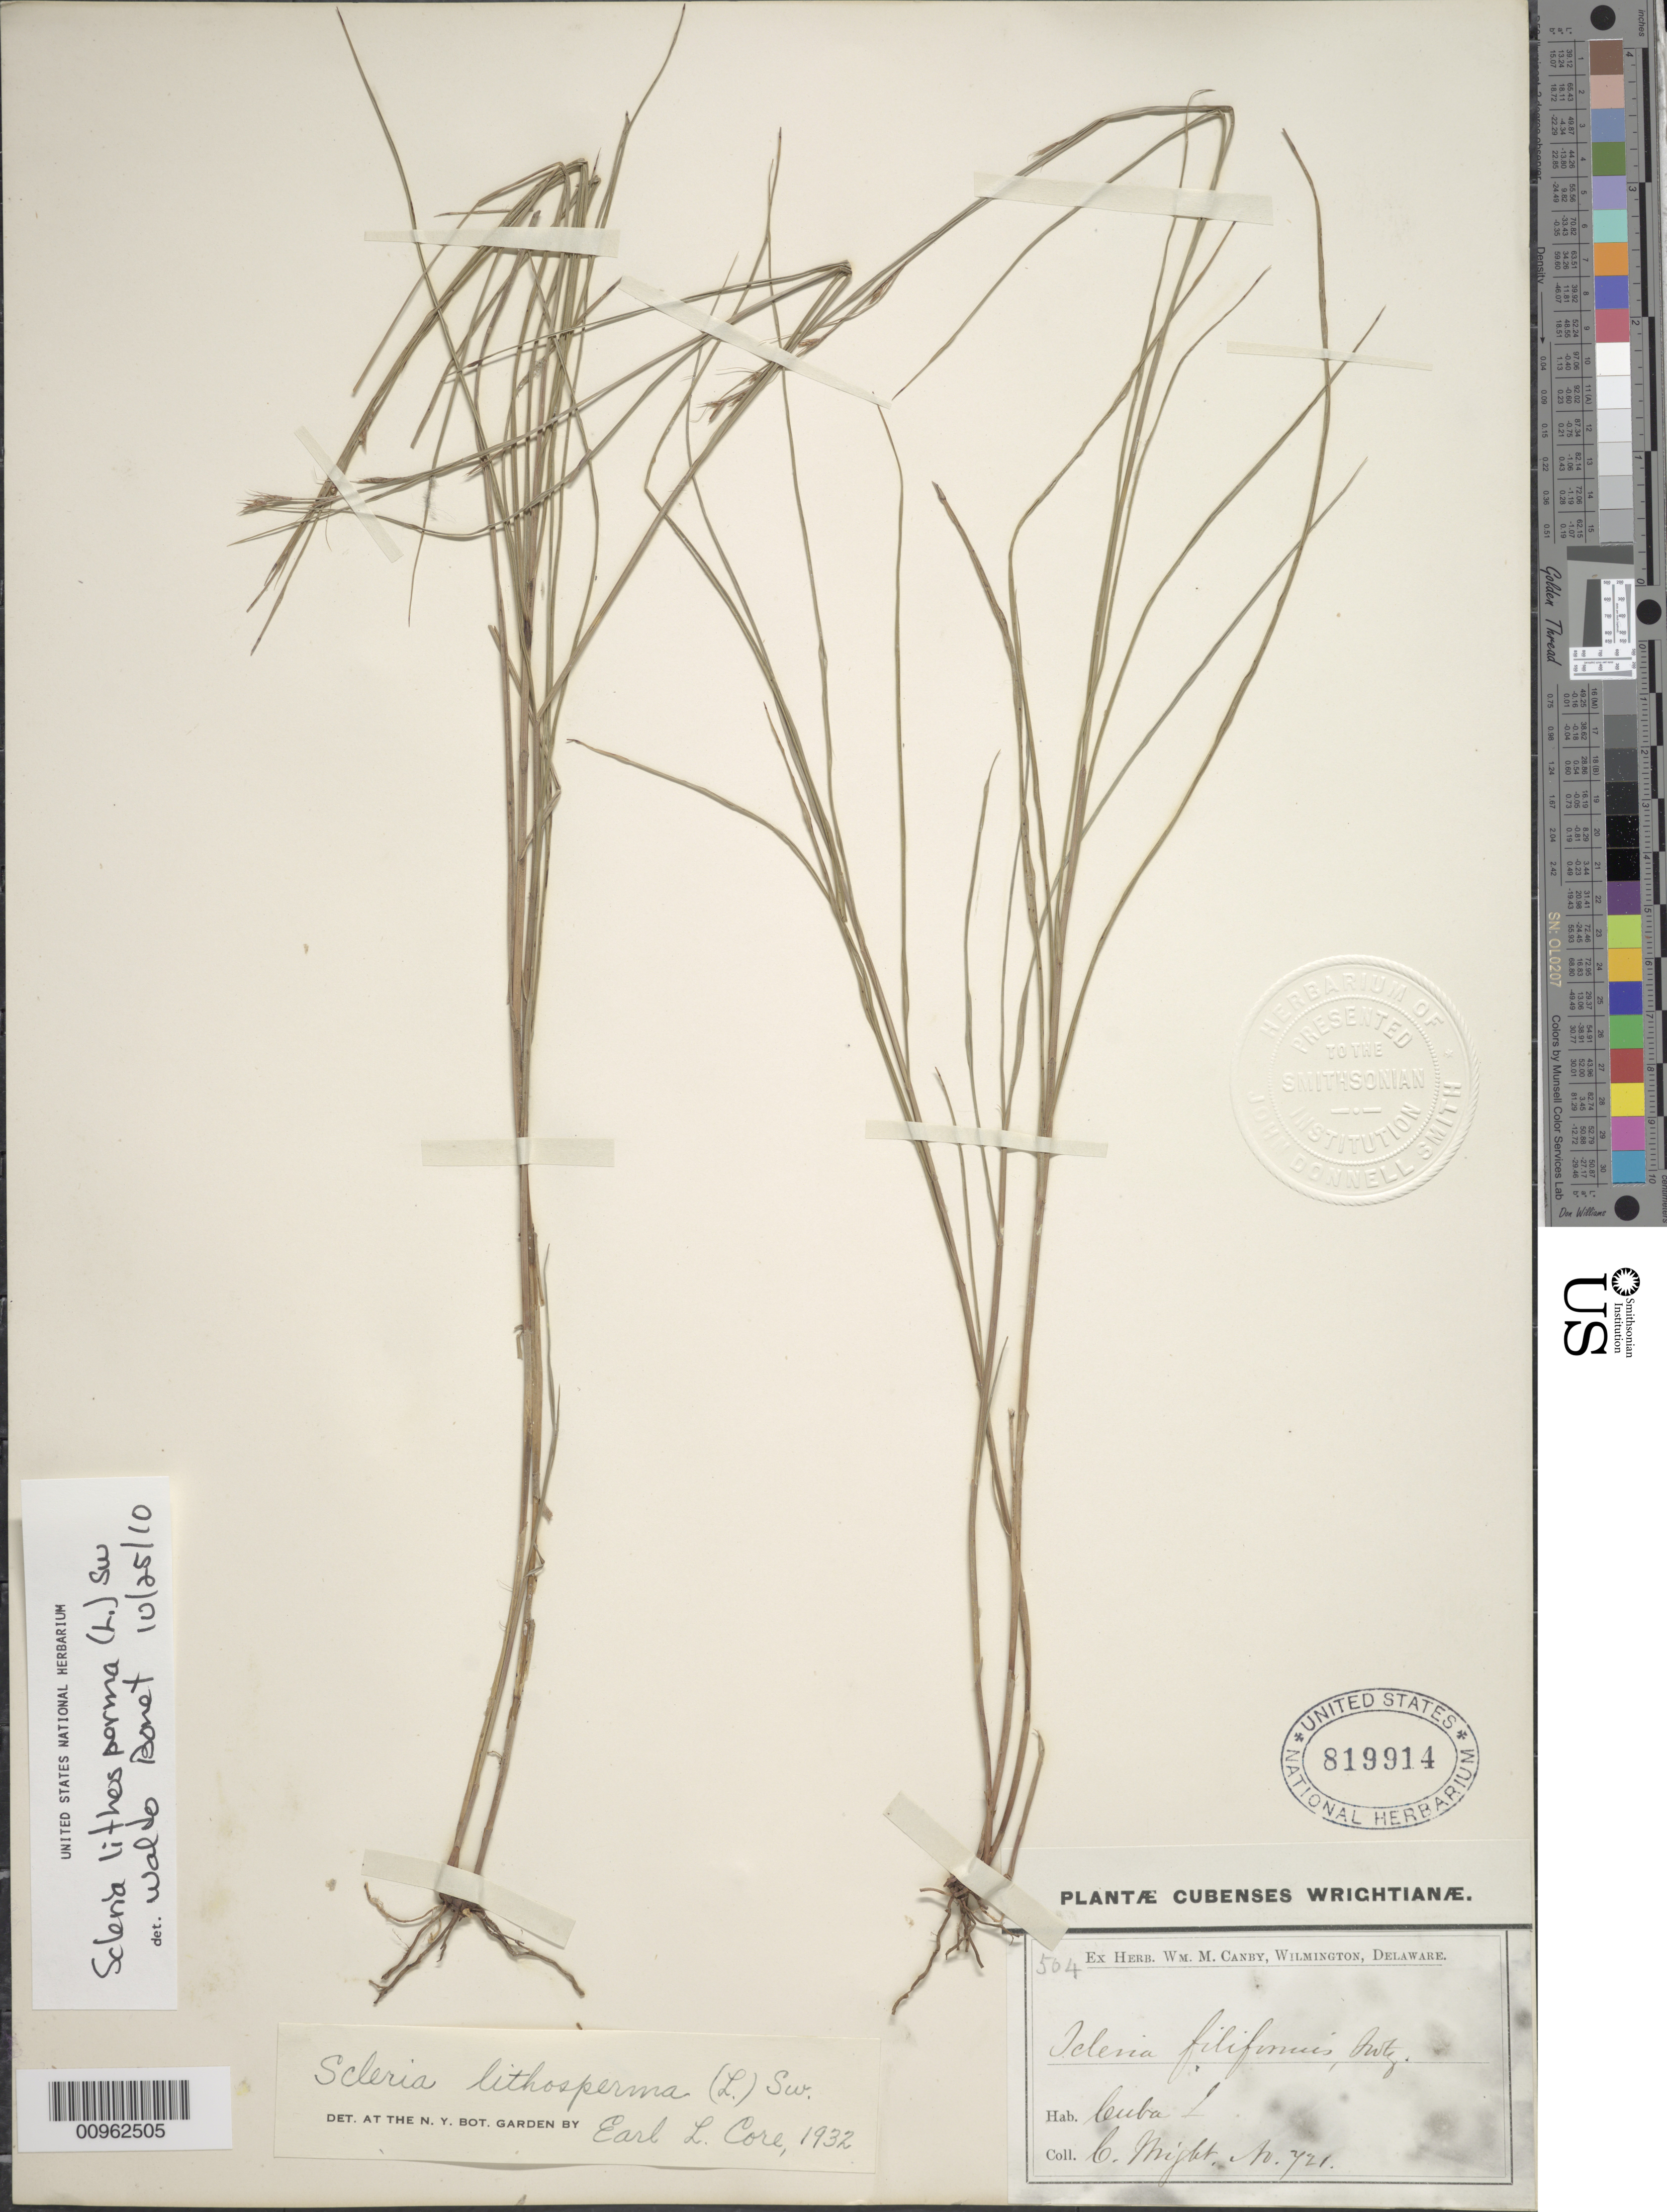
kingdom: Plantae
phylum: Tracheophyta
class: Liliopsida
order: Poales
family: Cyperaceae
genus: Scleria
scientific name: Scleria lithosperma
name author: (L.) Sw.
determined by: Core, E. L.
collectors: C. Wright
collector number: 721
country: Cuba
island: Cuba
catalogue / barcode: US 819914